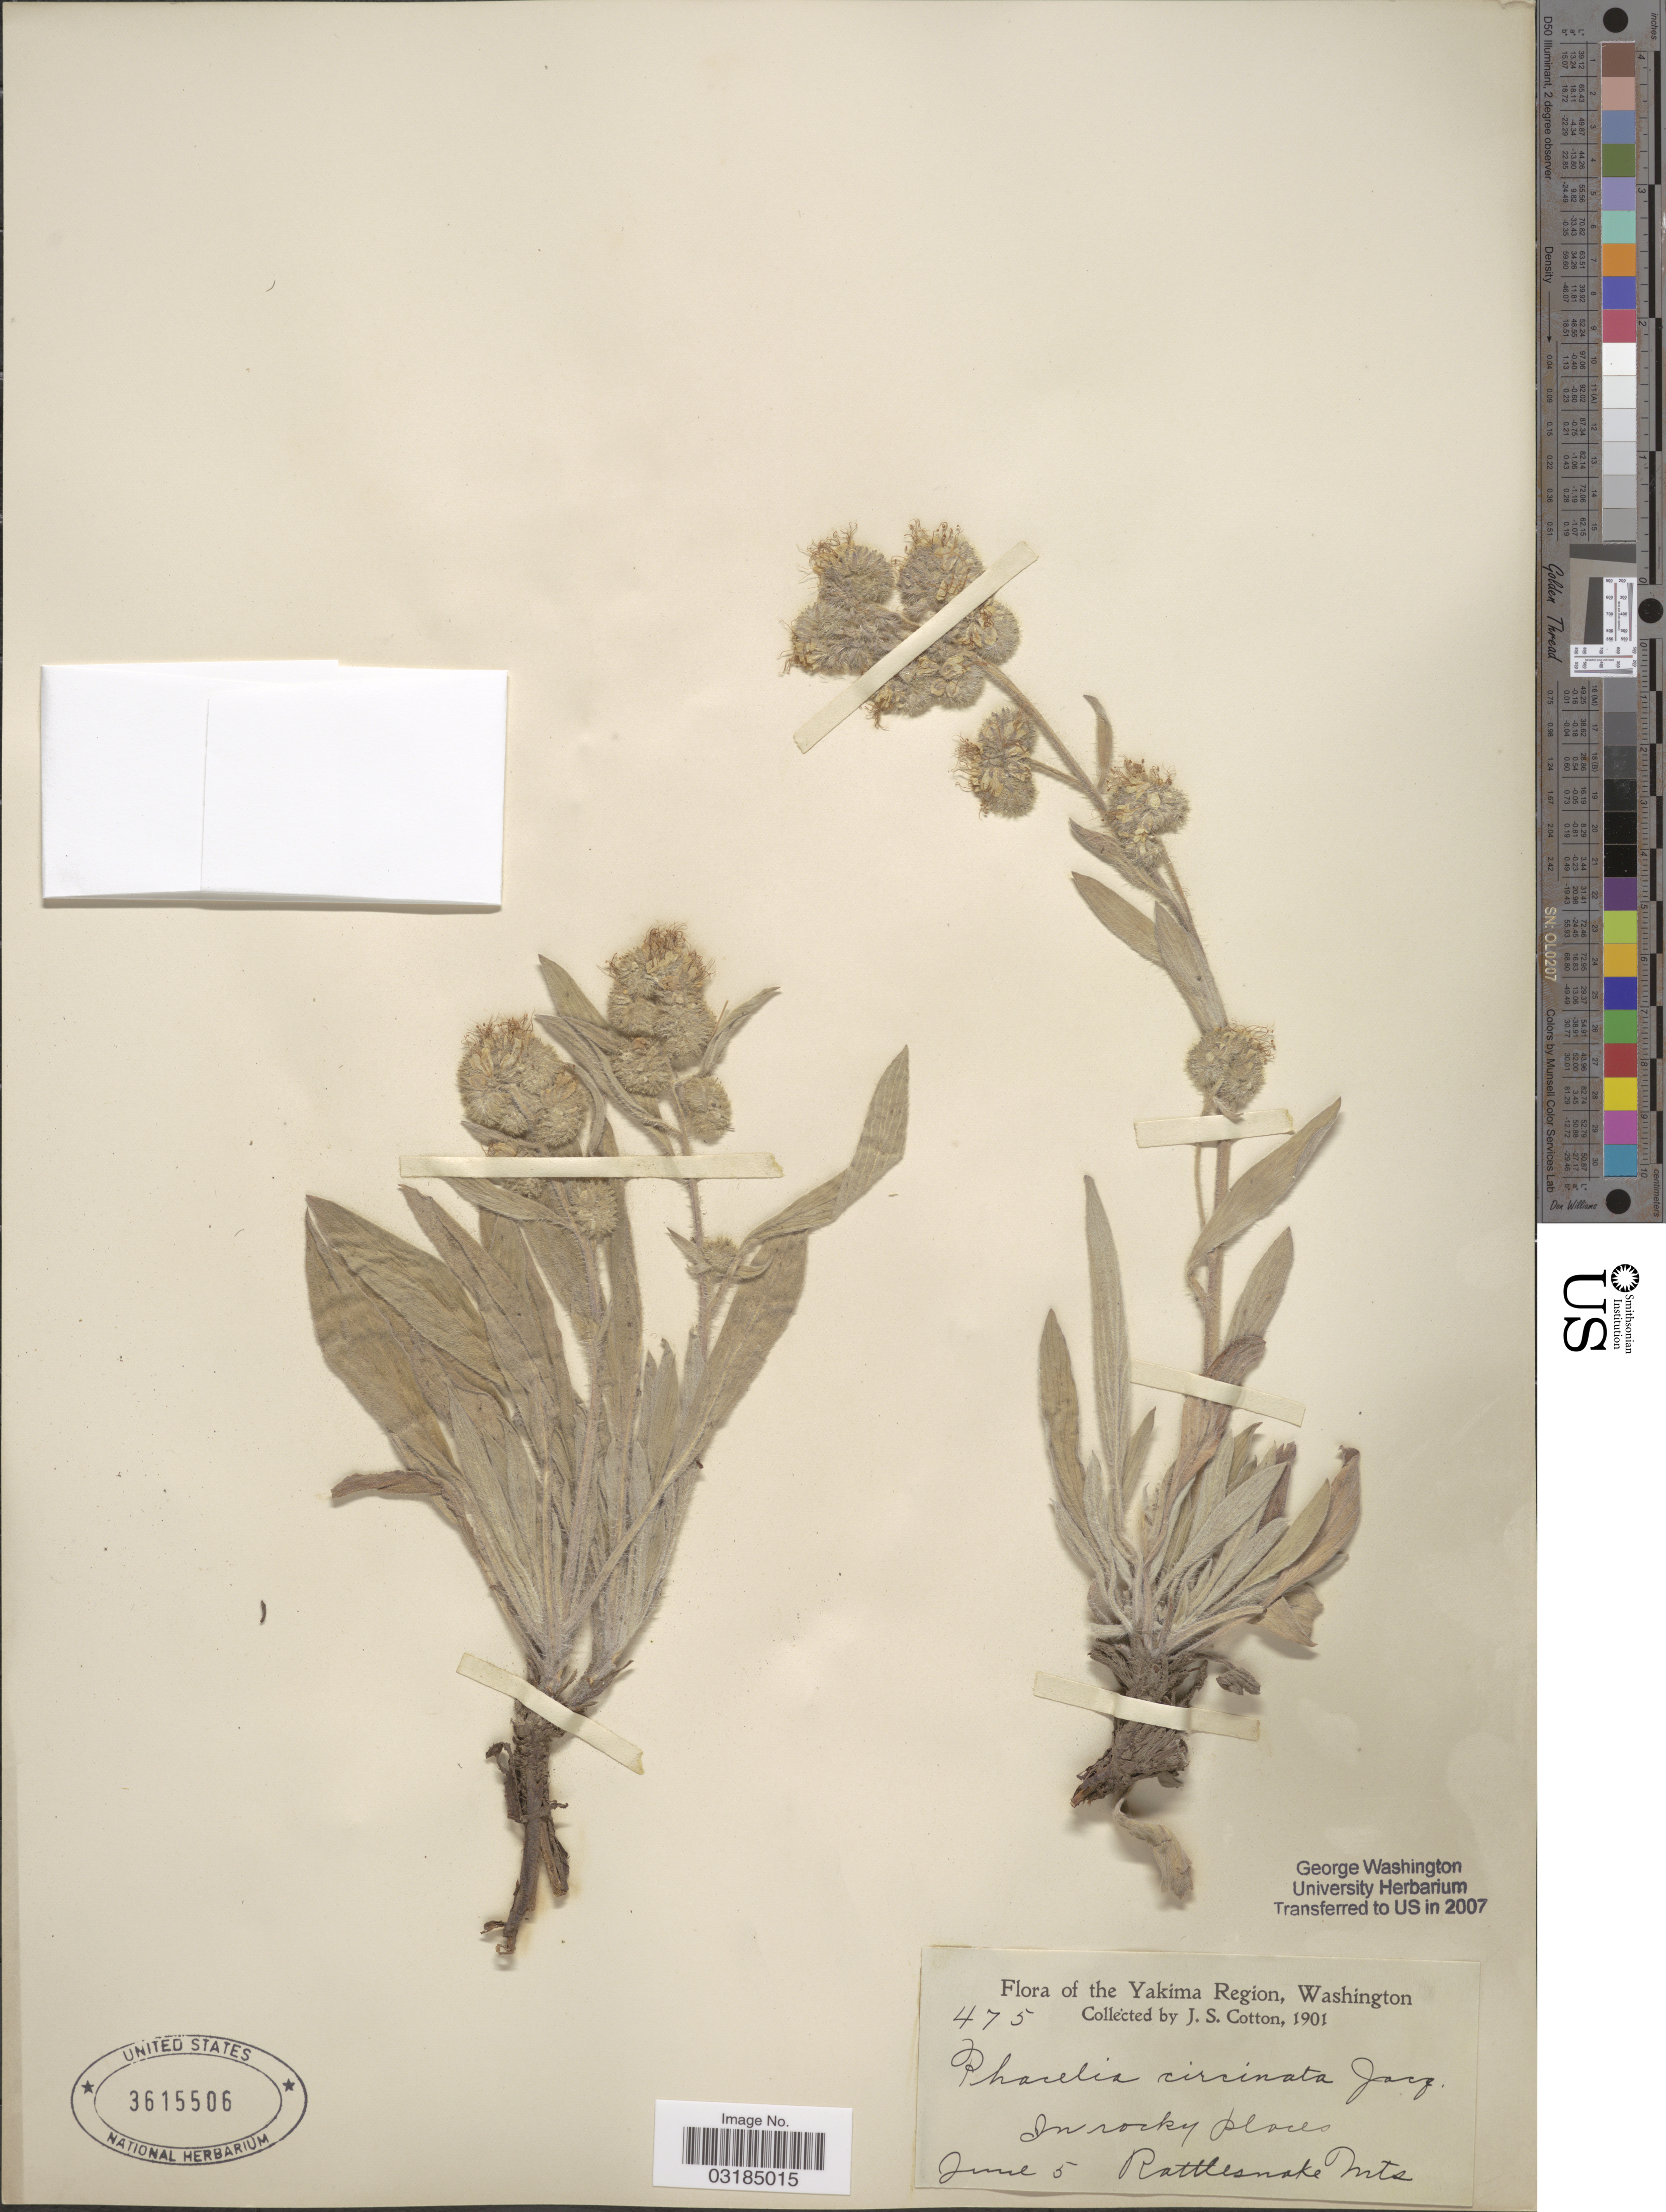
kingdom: Plantae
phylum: Tracheophyta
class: Magnoliopsida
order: Boraginales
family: Hydrophyllaceae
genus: Phacelia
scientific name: Phacelia circinata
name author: (Willd.) Jacq.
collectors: J. S. Cotton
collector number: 475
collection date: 1901-06-05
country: United States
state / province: Washington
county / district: Yakima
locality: The Yakima Region. Rattlesnake Mts.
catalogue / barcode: US 3615506